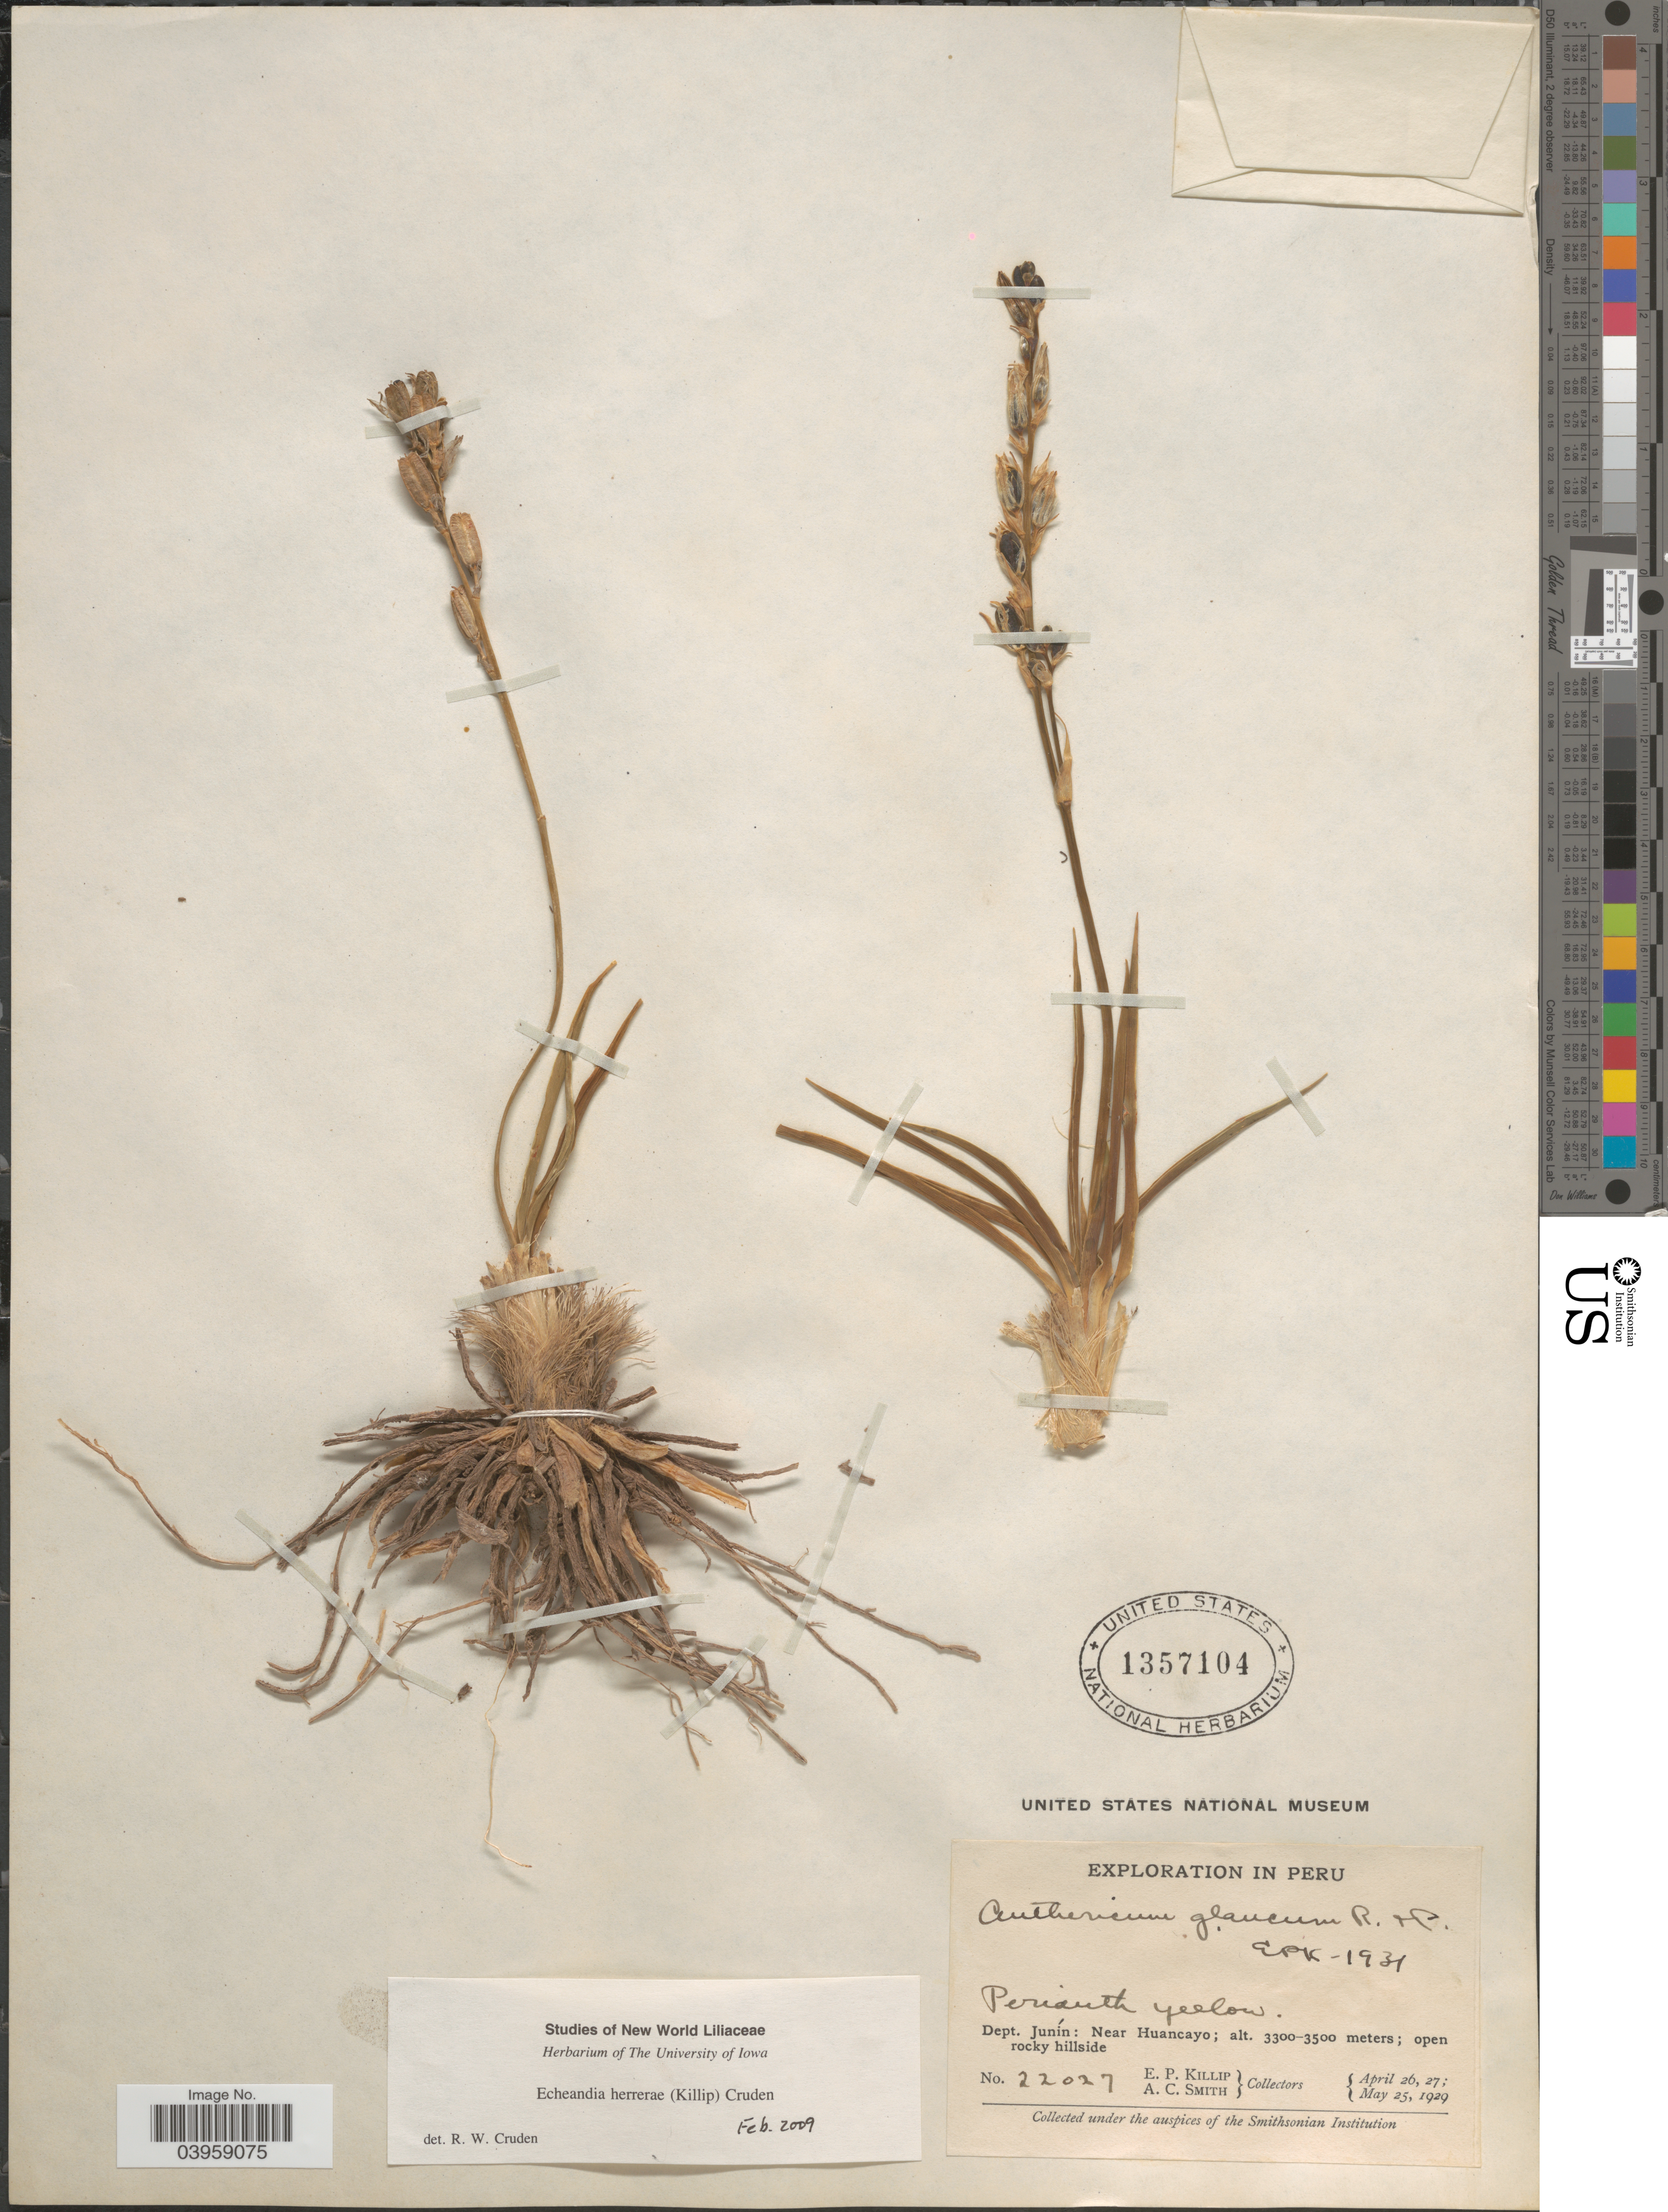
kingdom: Plantae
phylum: Tracheophyta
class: Liliopsida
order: Asparagales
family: Asparagaceae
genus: Echeandia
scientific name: Echeandia herrerae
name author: (Killip) Cruden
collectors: E. P. Killip & A. C. Smith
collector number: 22027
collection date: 1929-04-26/1929-05-25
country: Peru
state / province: Junín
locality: Dept. Junín: Near Huancayo.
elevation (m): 3300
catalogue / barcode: US 1357104